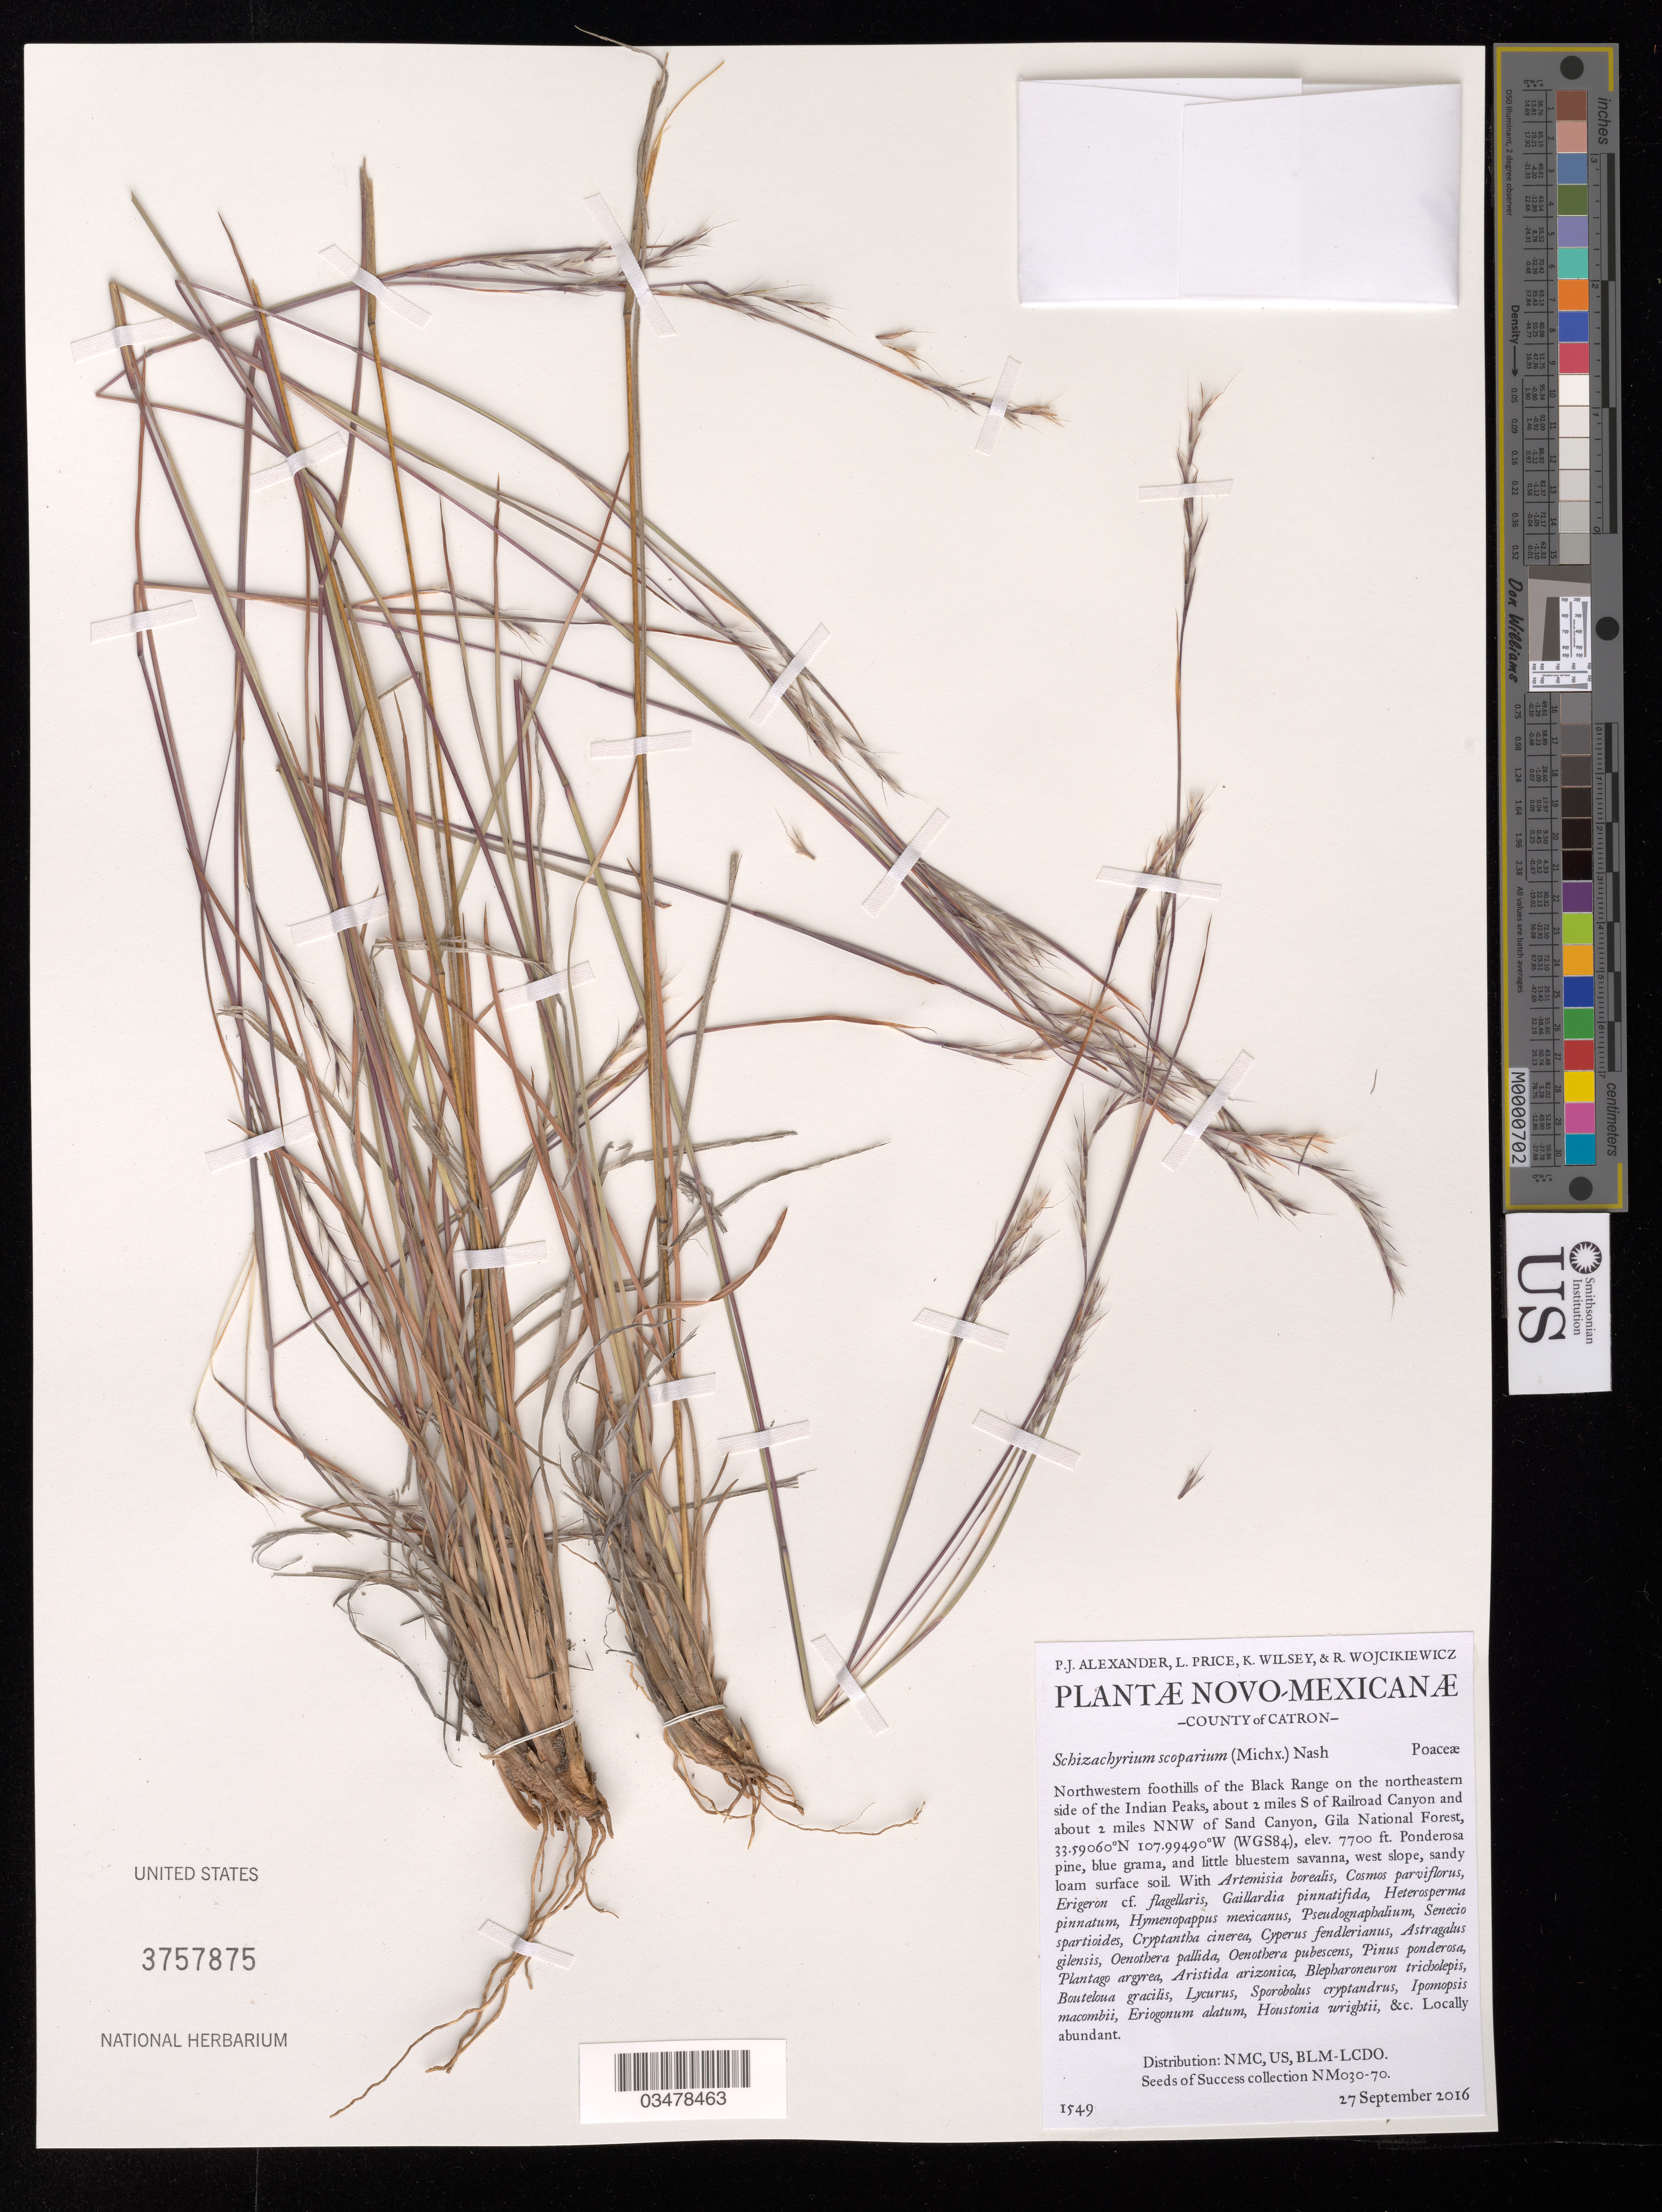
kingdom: Plantae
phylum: Tracheophyta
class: Liliopsida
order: Poales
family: Poaceae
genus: Schizachyrium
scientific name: Schizachyrium scoparium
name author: (Michx.) Nash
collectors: P. Alexander, L. Price, K. Wilsey & R. Wojcikiewicz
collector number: NM030-070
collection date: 2016-09-27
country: United States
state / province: New Mexico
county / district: Catron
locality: Gila National Forest: Black Range Ranger District, V + T allotment, 00229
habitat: Ponderosa pine, blue grama, and little bluestem savanna. Ecological site data not available on national forest lands. With Artemisia borealis, Cosmos parviflorus, Aristida arizonica, ect.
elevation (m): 2347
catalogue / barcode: US 3757875